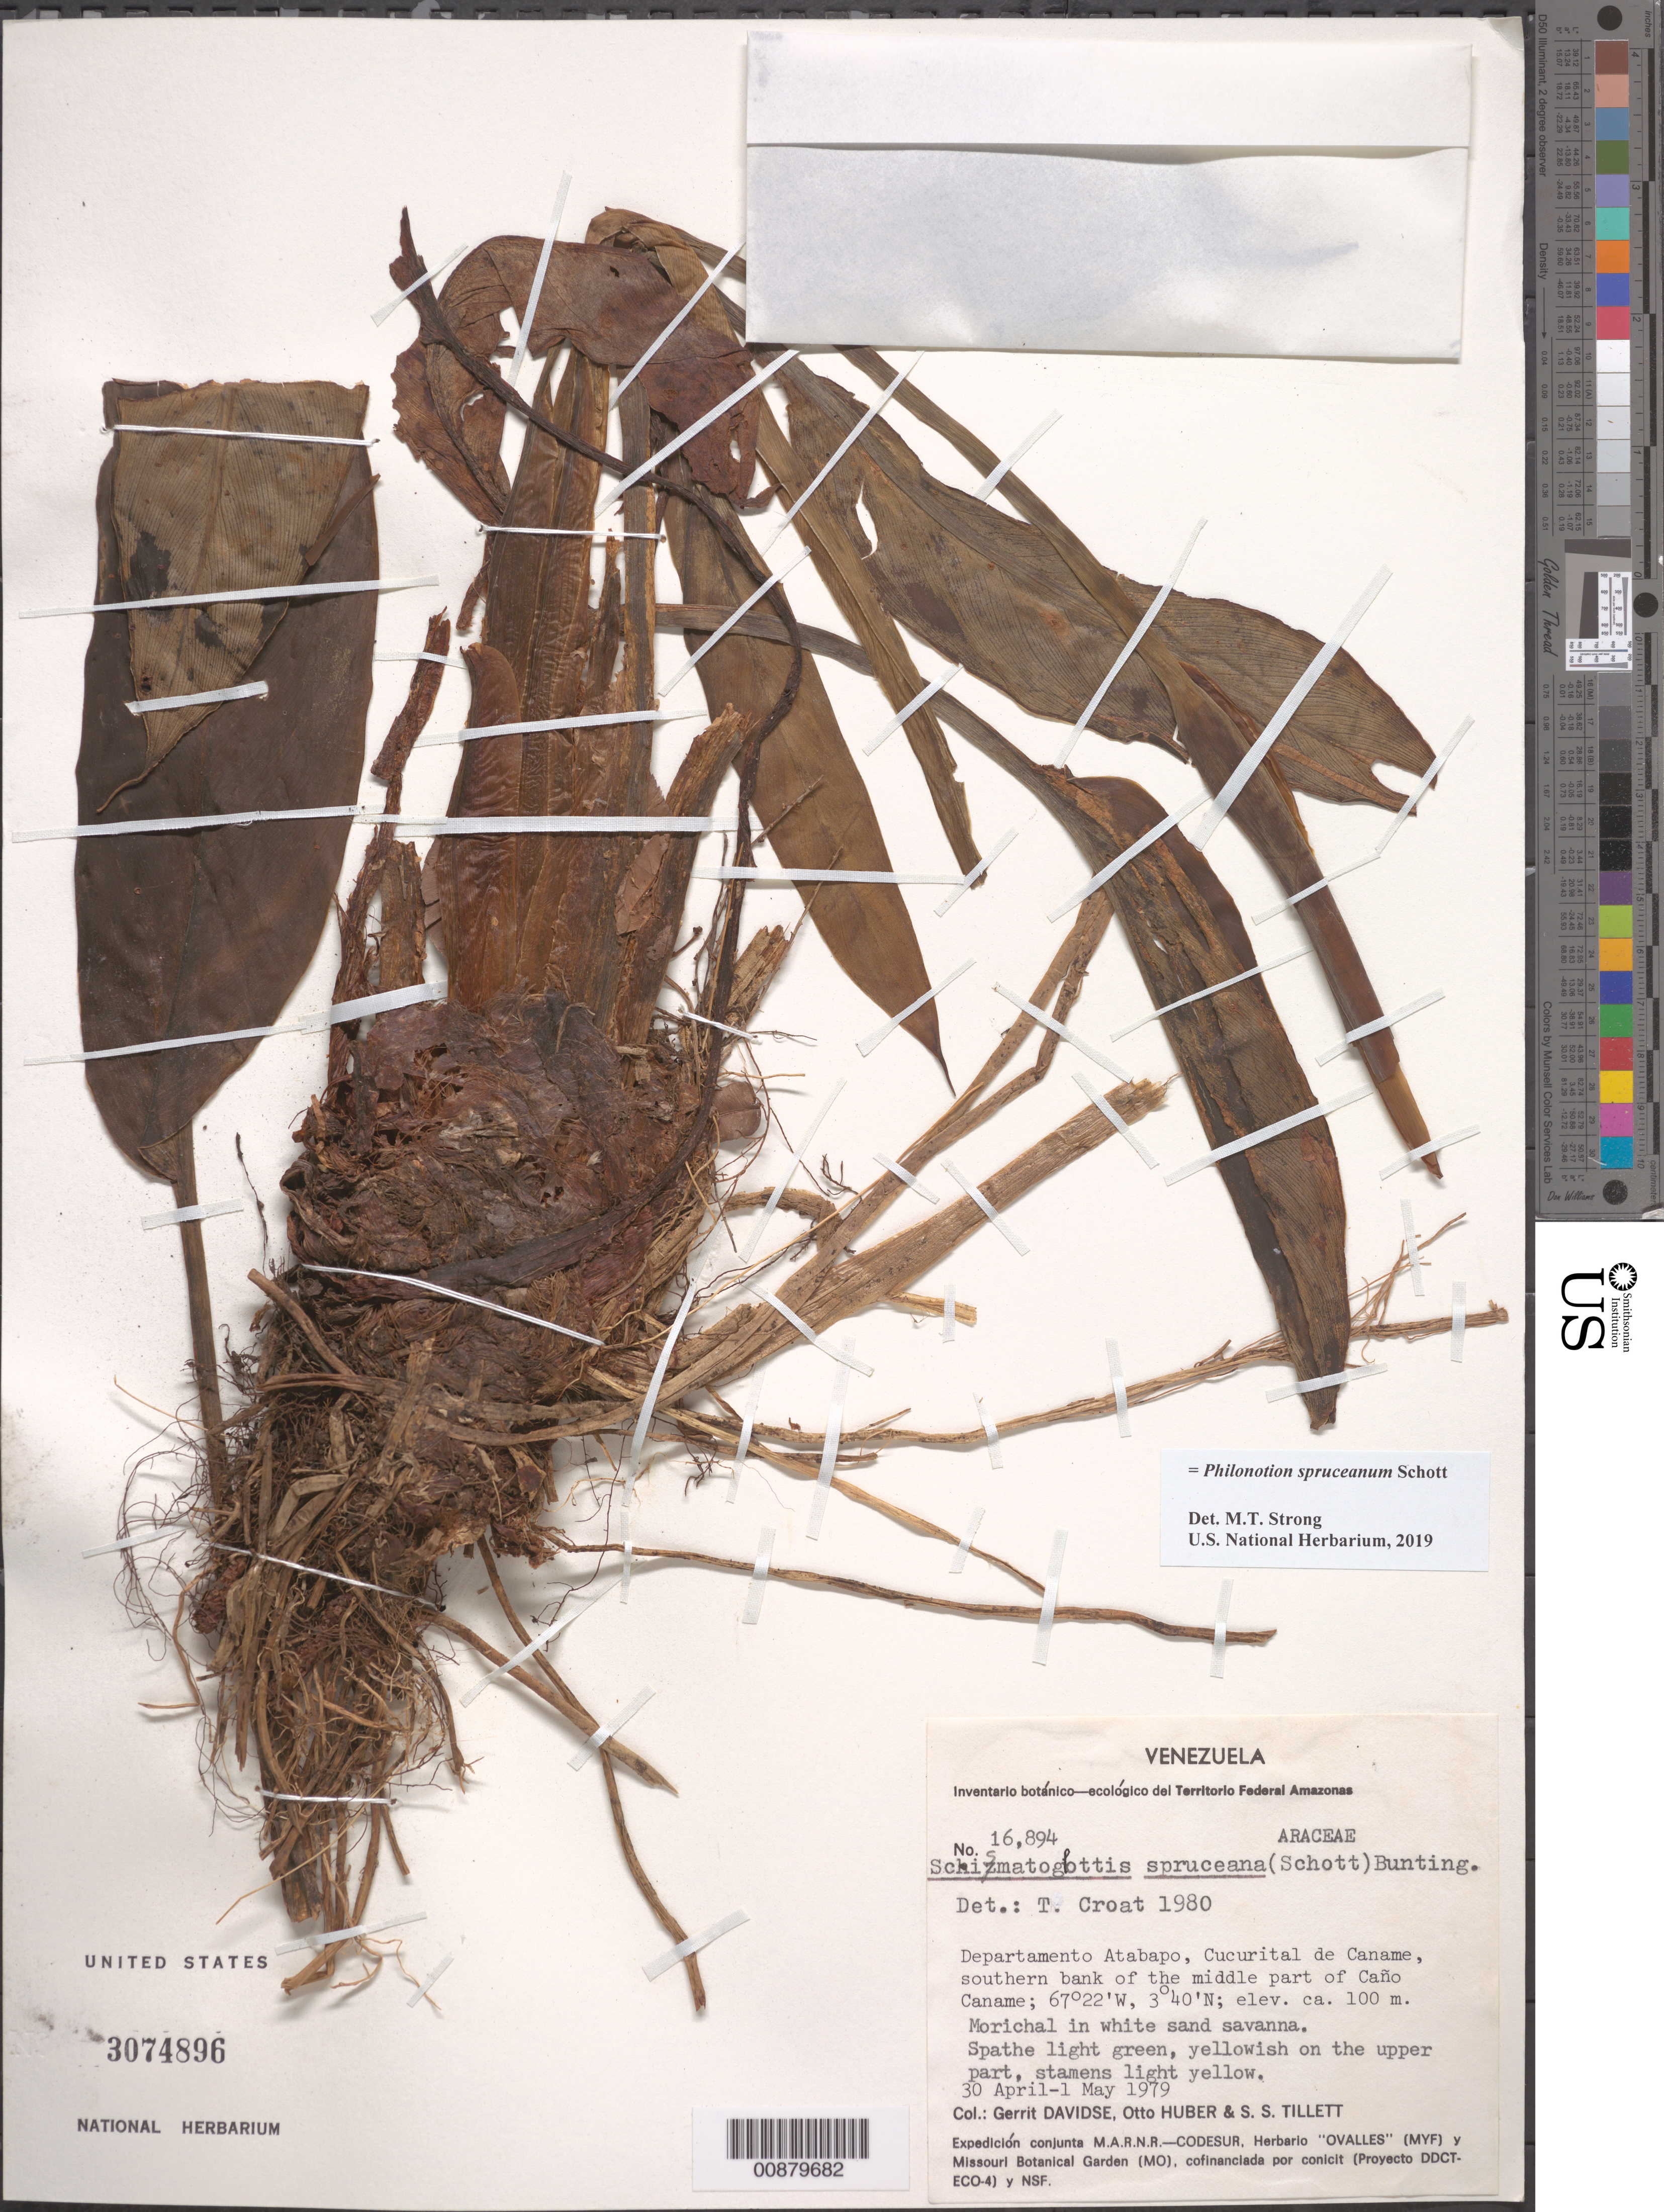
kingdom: Plantae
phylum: Tracheophyta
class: Liliopsida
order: Alismatales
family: Araceae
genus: Philonotion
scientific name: Philonotion spruceanum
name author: Schott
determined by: Strong, Mark T., (BOT), Smithsonian Institution - National Museum of Natural History (UNITED STATES)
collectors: G. Davidse, O. Huber & S. S. Tillett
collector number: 16894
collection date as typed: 30-Apr-79 to 1-May-79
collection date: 1979-04-30/1979-05-01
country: Venezuela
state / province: Amazonas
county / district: Atabapo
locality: Cucurital de Caname, southern bank of the middle part of Caño Caname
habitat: Morichal in white sand savanna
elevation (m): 100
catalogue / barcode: US 3074896